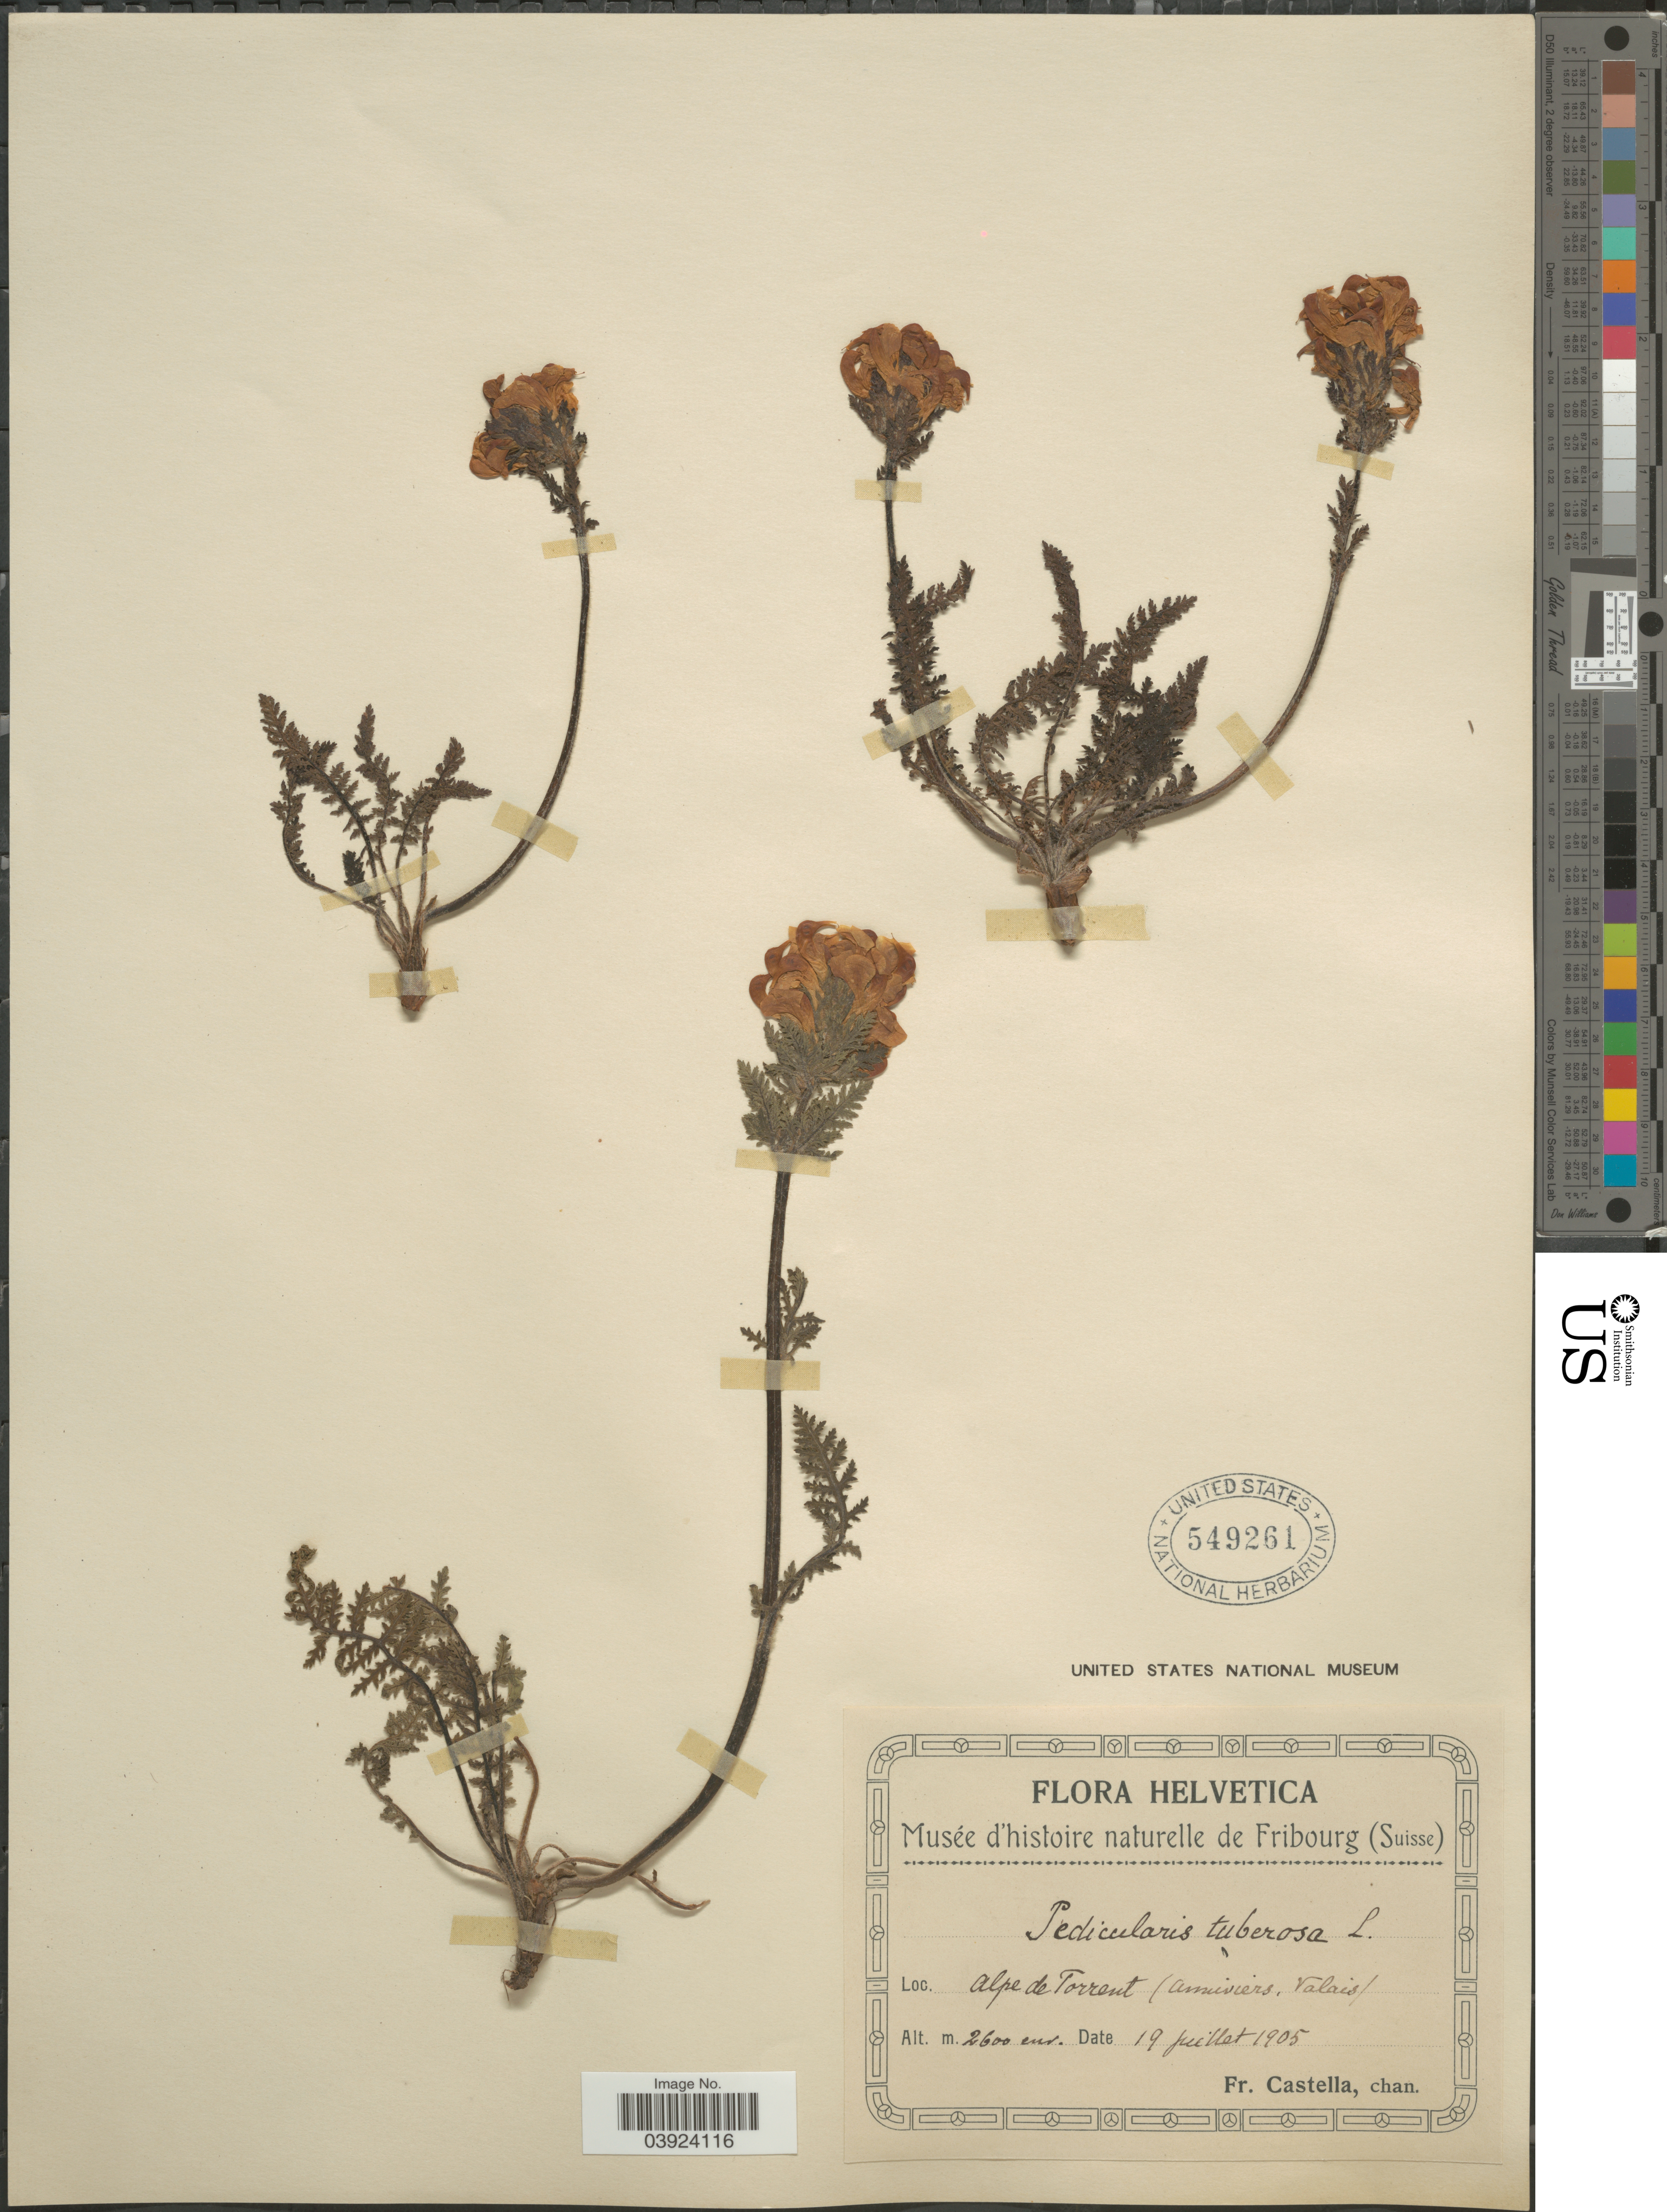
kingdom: Plantae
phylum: Tracheophyta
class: Magnoliopsida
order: Lamiales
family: Orobanchaceae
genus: Pedicularis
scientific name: Pedicularis tuberosa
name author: L.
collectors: Fr. Castella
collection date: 1905-07-19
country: Switzerland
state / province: Valais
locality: Helvetica. Alpe de Torrent (Anniviers).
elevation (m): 2600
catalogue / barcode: US 542961